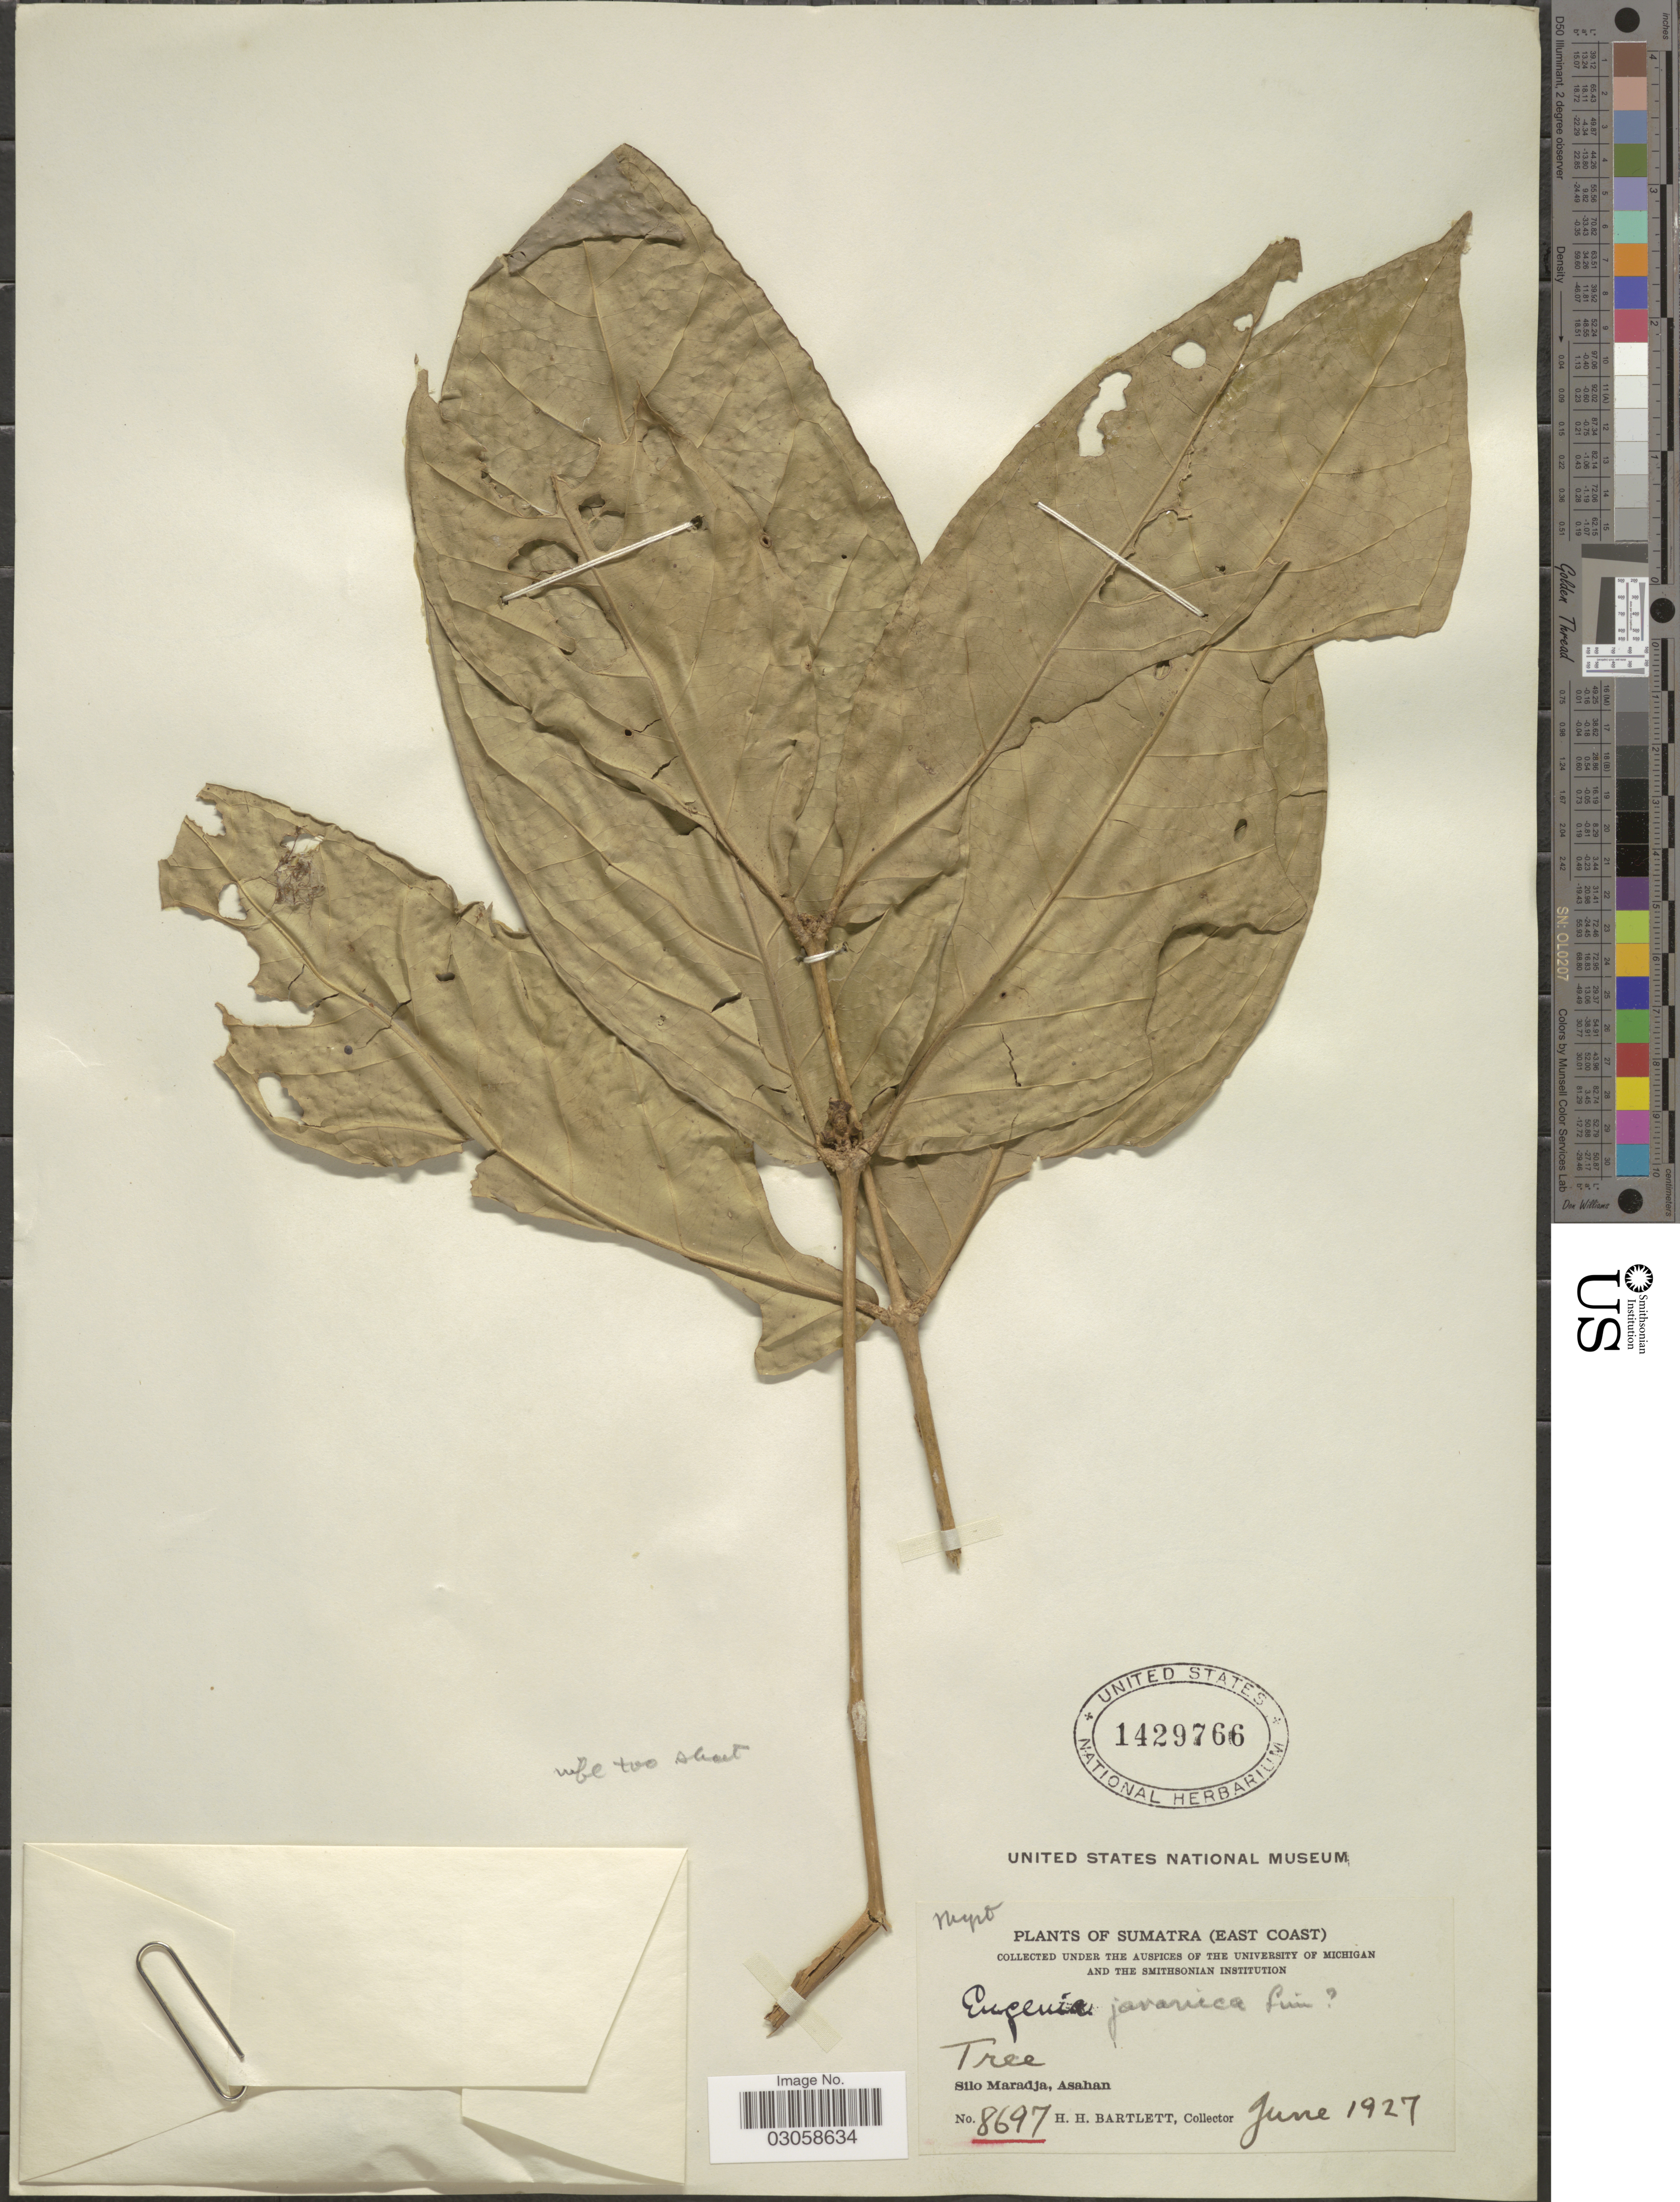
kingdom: Plantae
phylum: Tracheophyta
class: Magnoliopsida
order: Myrtales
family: Myrtaceae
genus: Syzygium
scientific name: Syzygium sp.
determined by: Strong, Mark T., (BOT), Smithsonian Institution - National Museum of Natural History (UNITED STATES)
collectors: H. H. Bartlett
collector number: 8697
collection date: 1927-06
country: Indonesia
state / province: Sumatra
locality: East Coast. Silo Maradja, Asahan.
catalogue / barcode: US 1429766